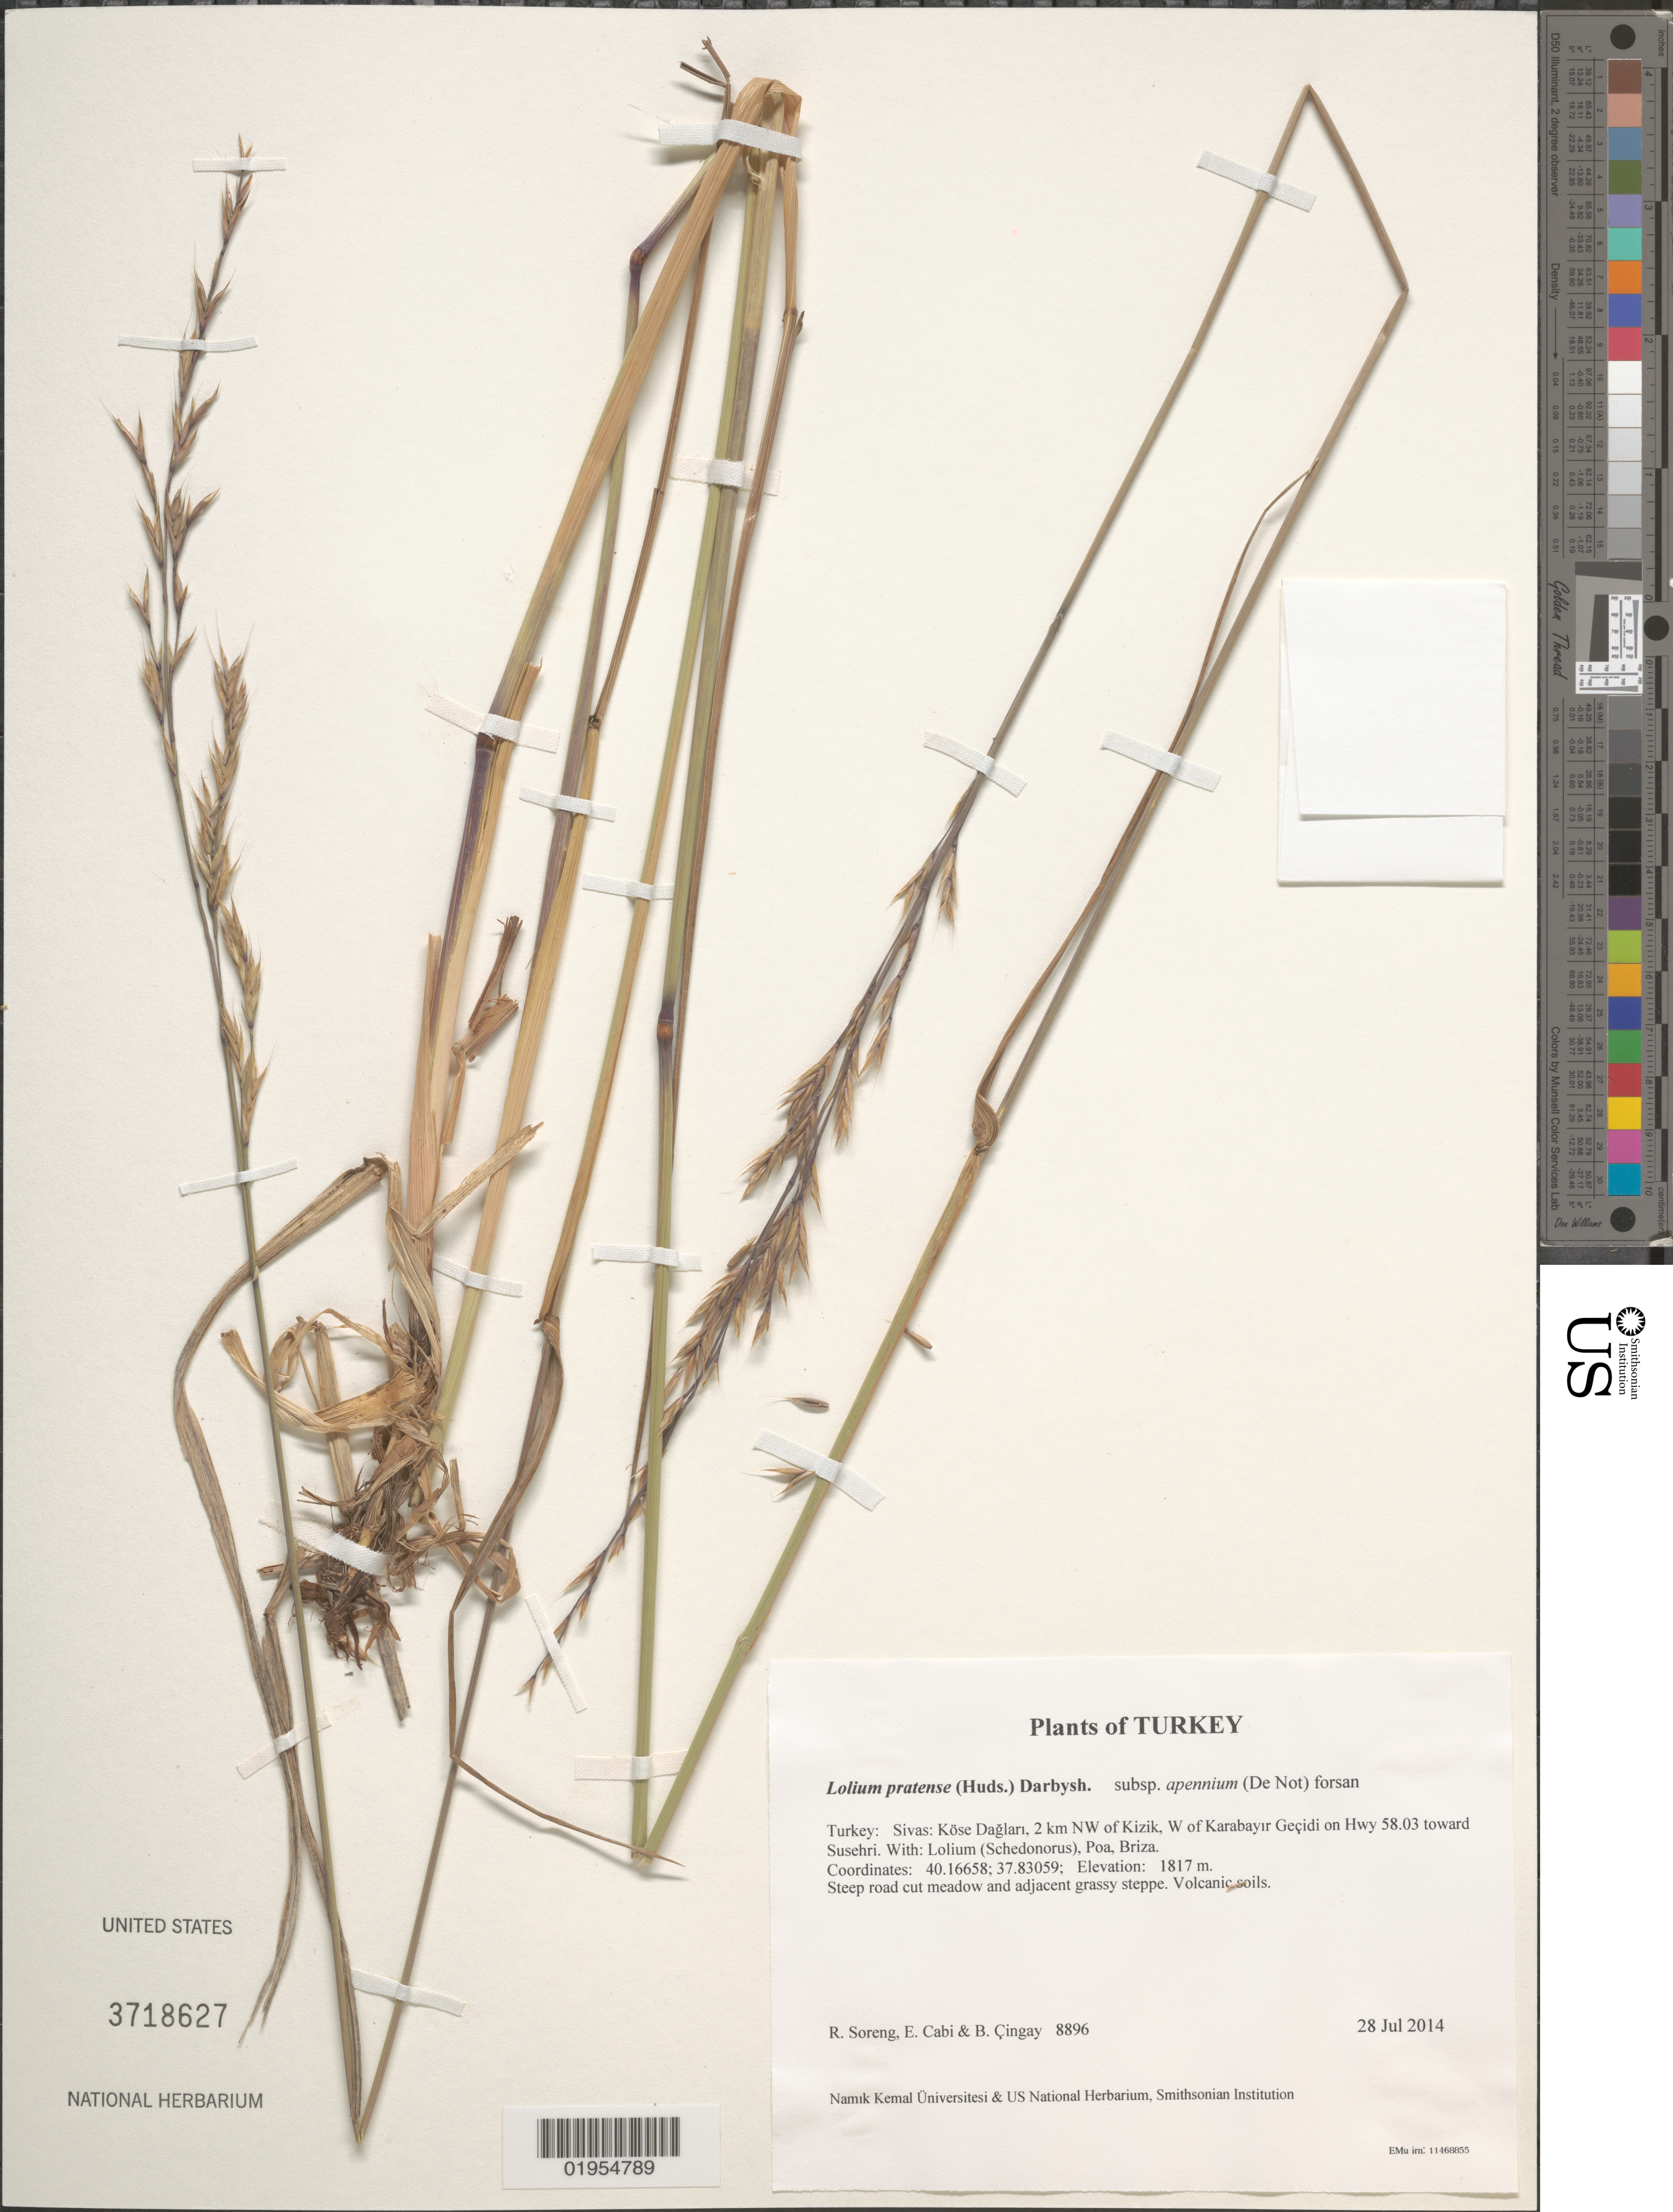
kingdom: Plantae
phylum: Tracheophyta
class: Liliopsida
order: Poales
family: Poaceae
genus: Lolium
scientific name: Lolium pratense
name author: (Huds.) Darbysh.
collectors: R. J. Soreng, E. Cabi & B. Çıngay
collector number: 8896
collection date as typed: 28 Jul 2014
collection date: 2014-07-28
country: Turkey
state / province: Sivas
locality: Kose Daglari, 2 km NW of Kizik, W of Karabayir Pass on Hwy 58.03 toward Susehri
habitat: Steep road cut meadow and adjacent grassy steppe. Volcanic soils.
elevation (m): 1817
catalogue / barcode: US 3718627